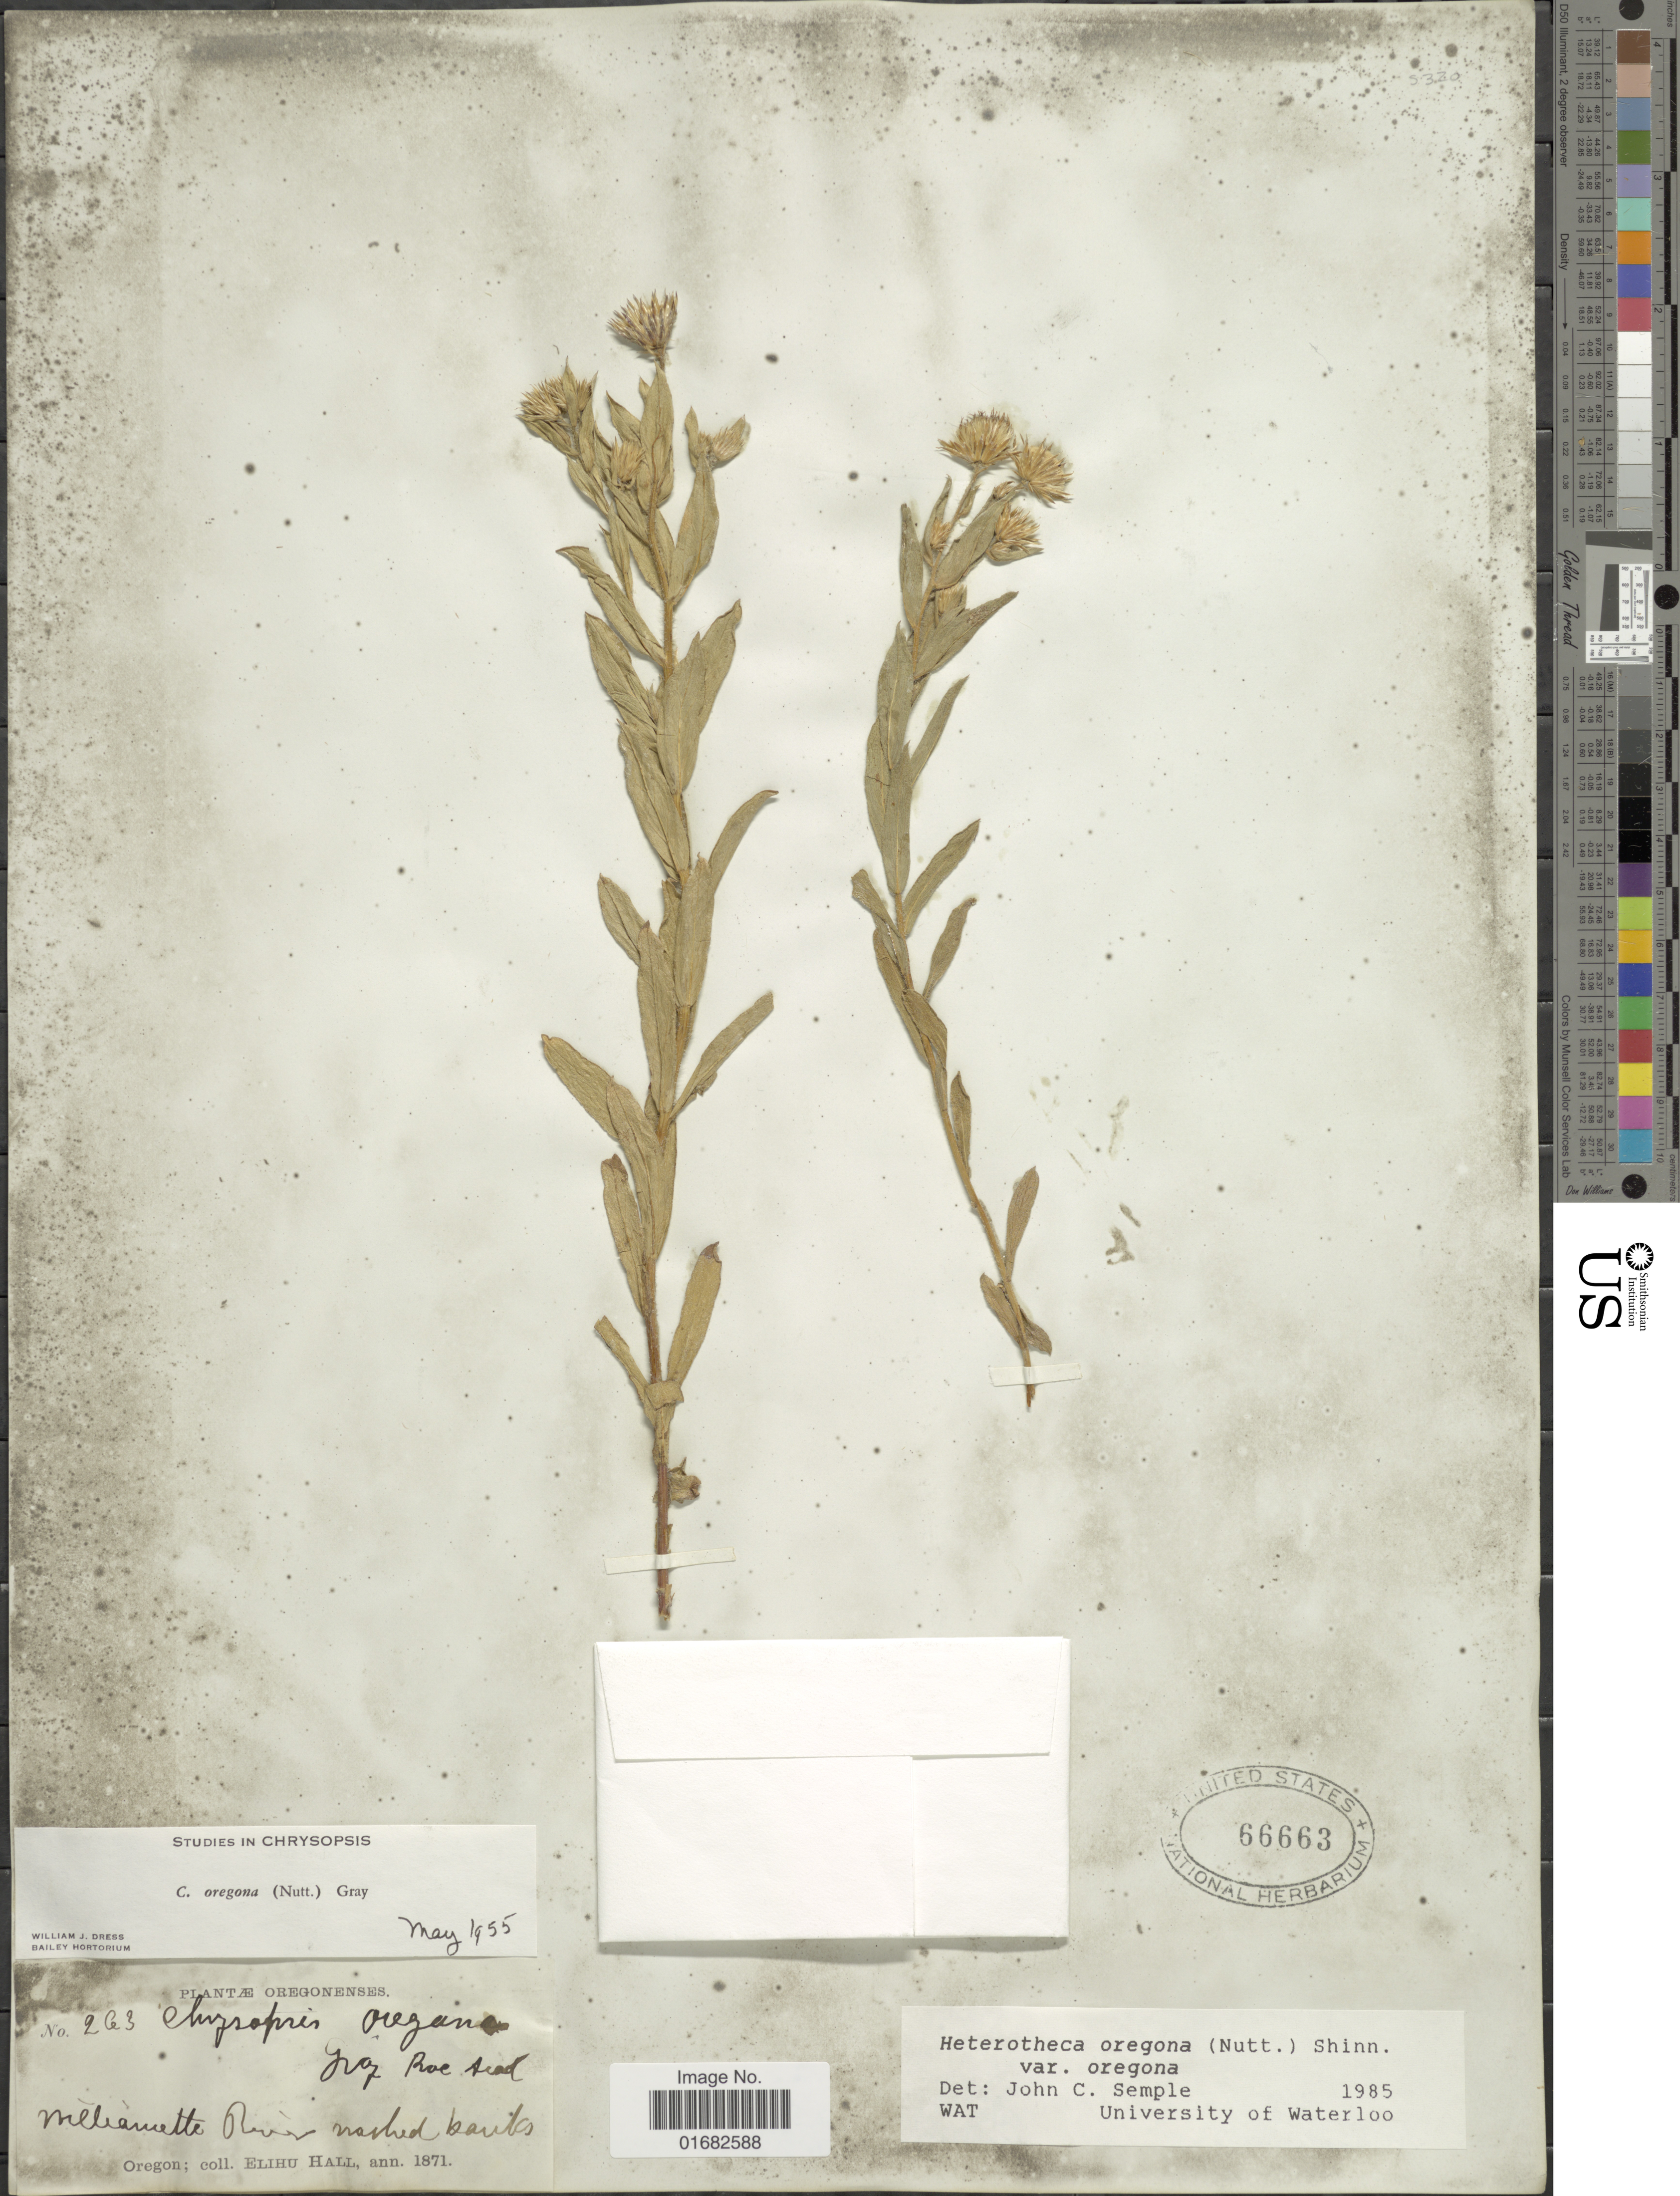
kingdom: Plantae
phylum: Tracheophyta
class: Magnoliopsida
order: Asterales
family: Asteraceae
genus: Heterotheca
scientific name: Heterotheca oregona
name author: (Nutt.) Shinners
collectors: E. Hall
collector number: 263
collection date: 1871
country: United States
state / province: Oregon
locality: Willamette River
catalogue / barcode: US 66663